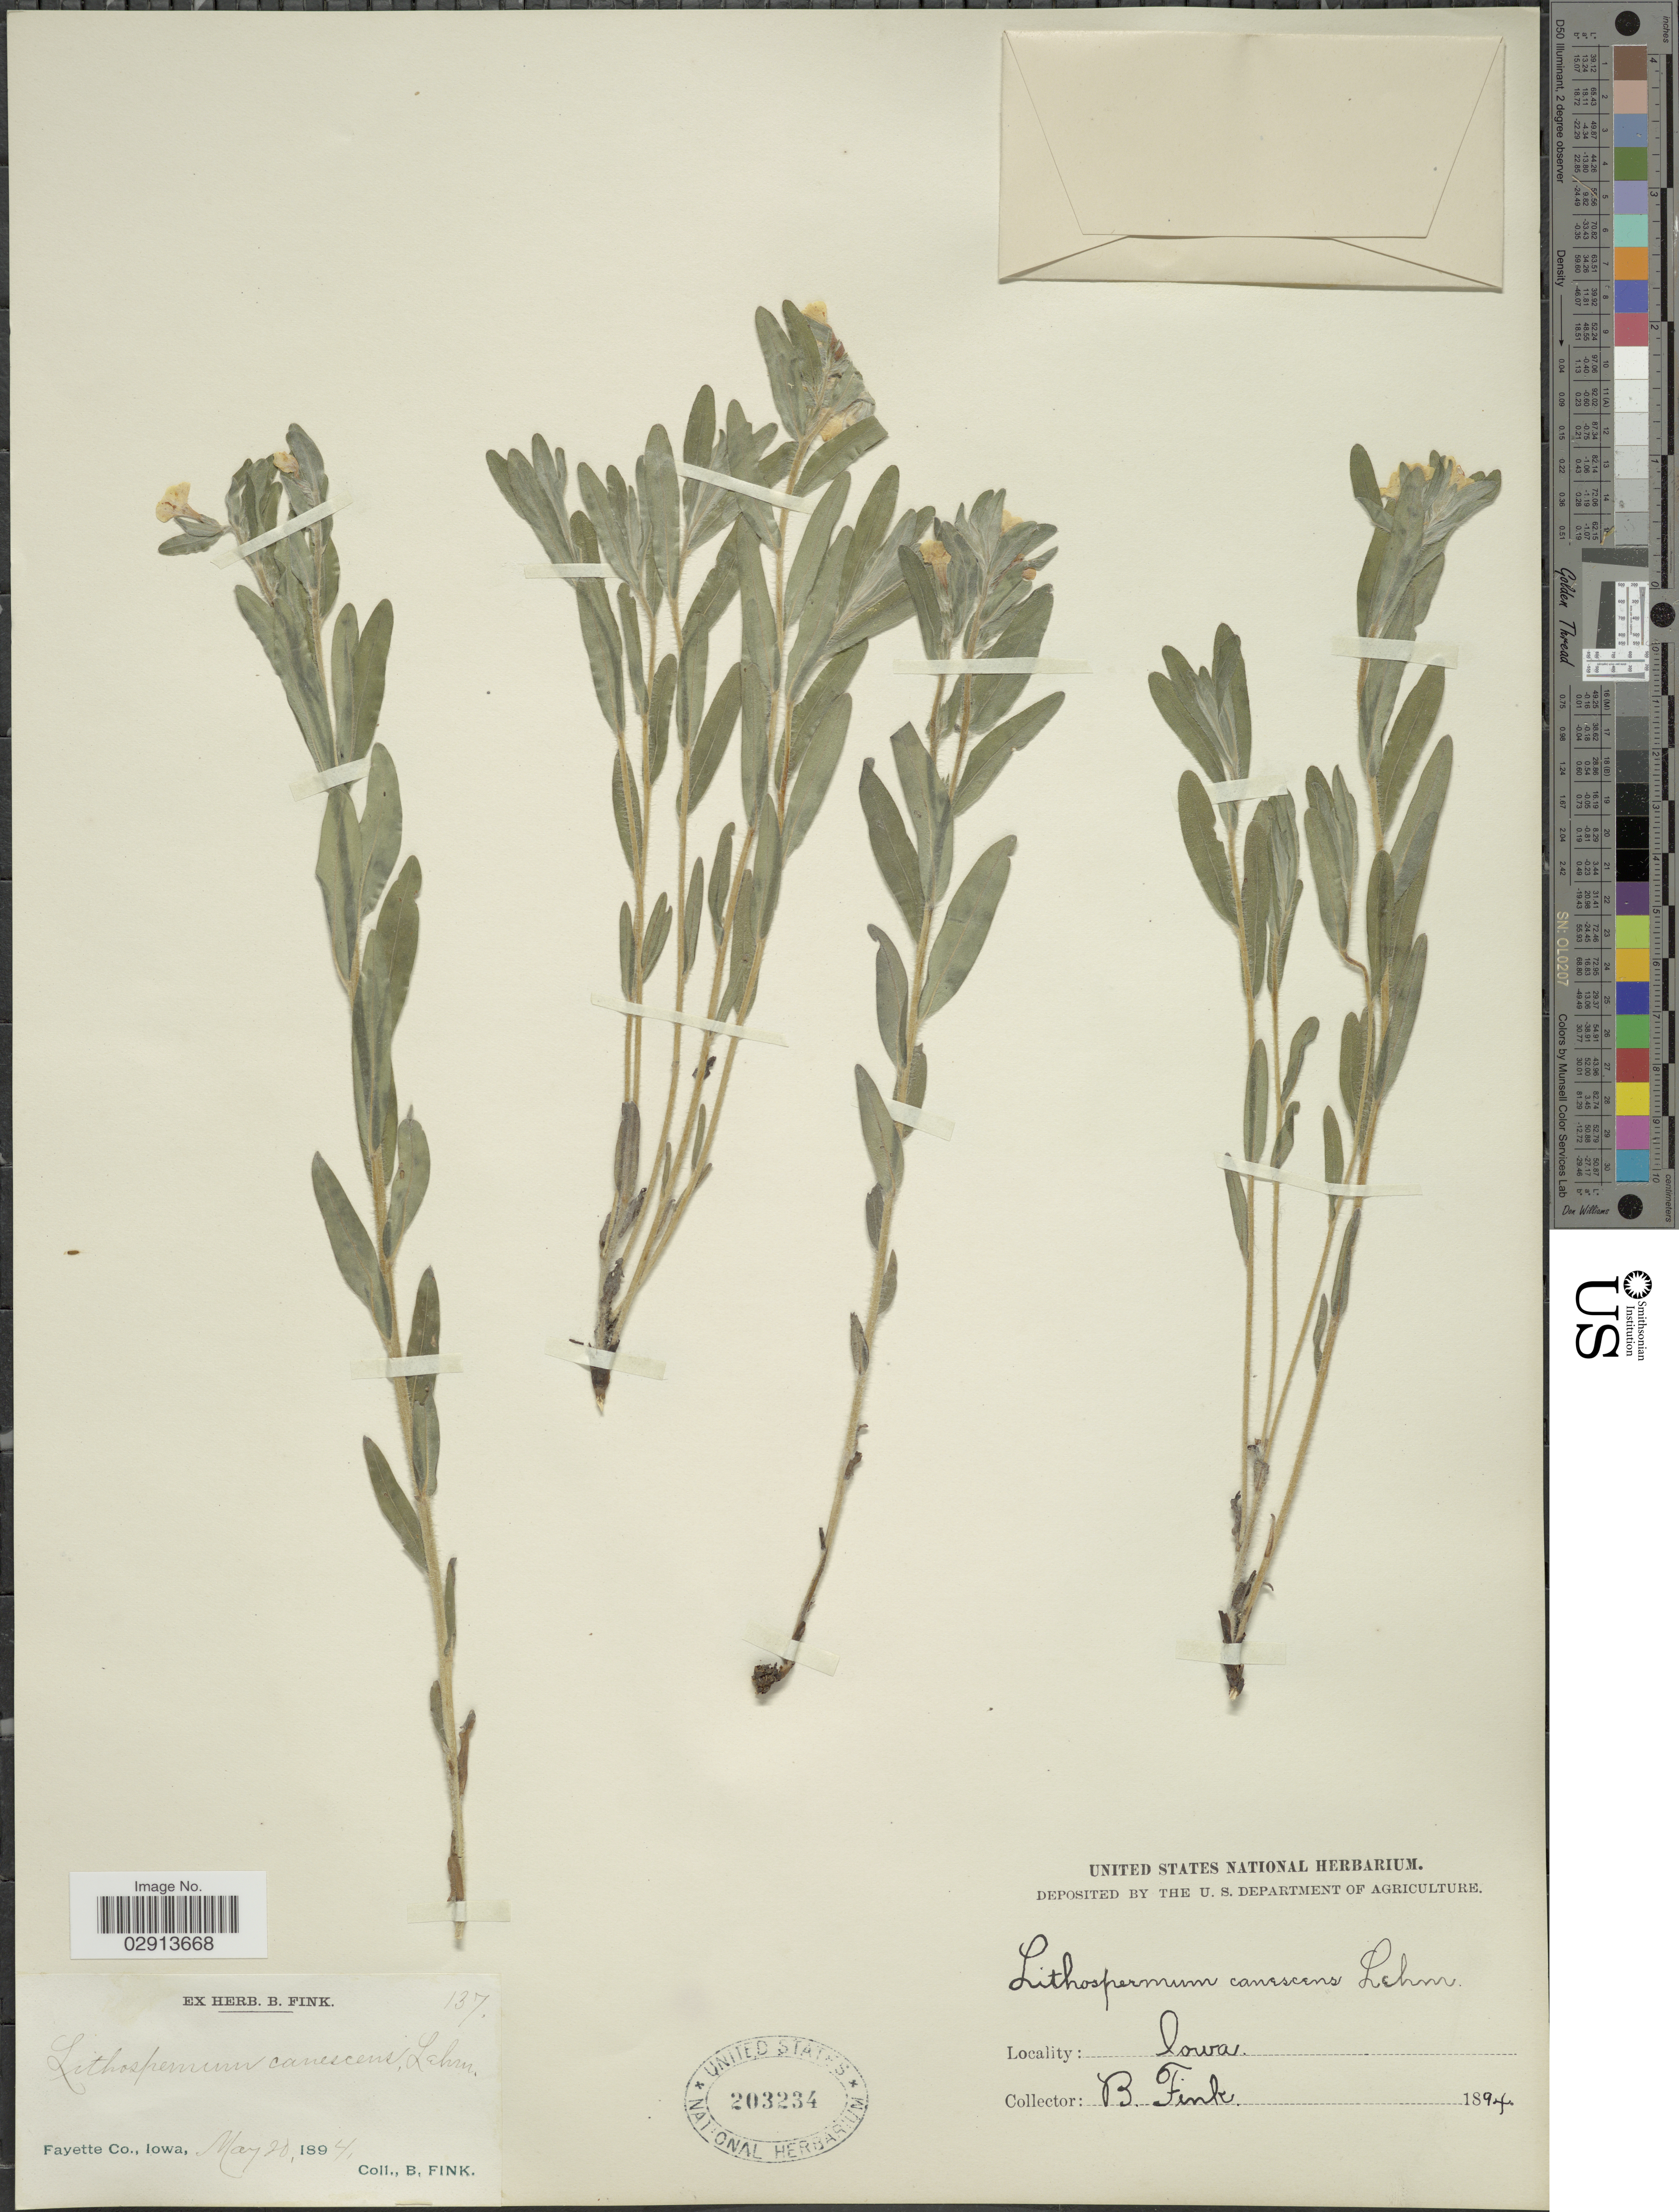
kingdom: Plantae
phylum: Tracheophyta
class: Magnoliopsida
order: Boraginales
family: Boraginaceae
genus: Lithospermum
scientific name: Lithospermum canescens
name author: (Michx.) Lehm.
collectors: B. Fink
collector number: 137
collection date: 1894-05-20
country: United States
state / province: Iowa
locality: Fayette Co., Iowa.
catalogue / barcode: US 203234